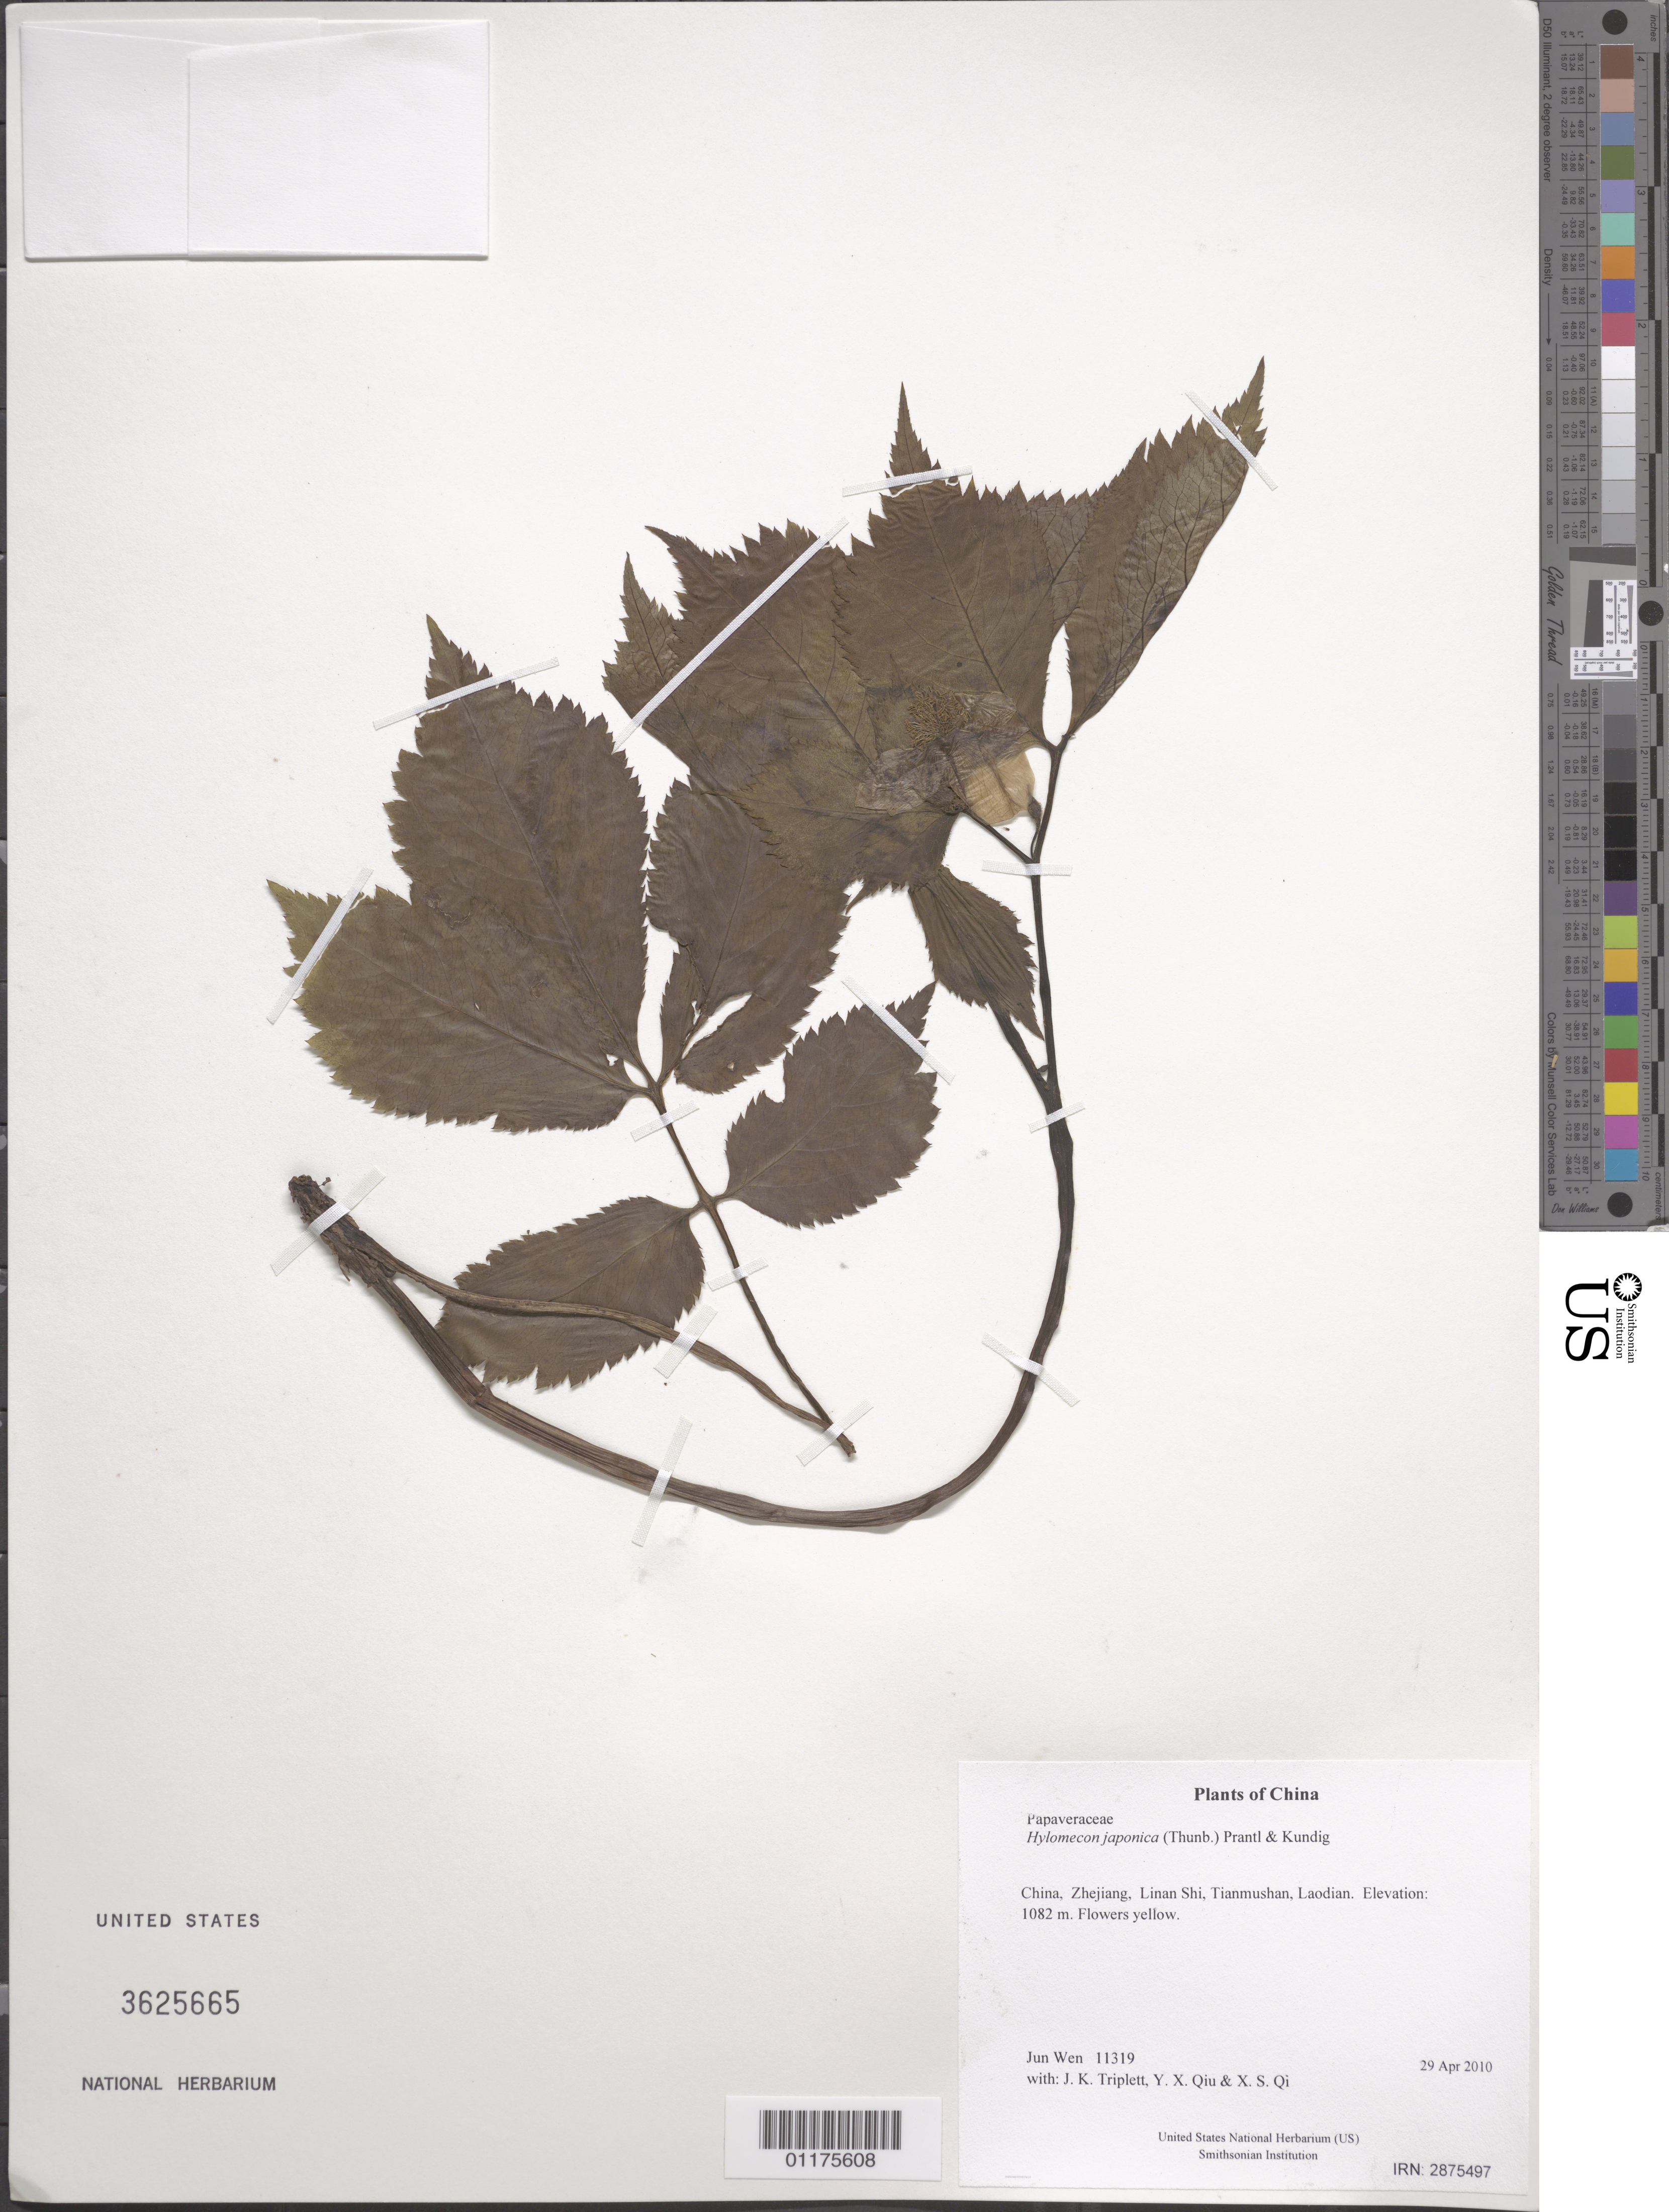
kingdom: Plantae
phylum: Tracheophyta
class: Magnoliopsida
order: Ranunculales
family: Papaveraceae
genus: Hylomecon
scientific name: Hylomecon japonica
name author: (Thunb.) Prantl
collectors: J. Wen, J. K. Triplett, Y. X. Qiu & X. S. Qi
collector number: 11319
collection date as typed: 29 Apr 2010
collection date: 2010-04-29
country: China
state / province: Zhejiang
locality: Linan Shi, Tianmushan, Laodian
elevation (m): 1082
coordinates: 30 20.537 N, 119 25.997 E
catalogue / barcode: US 3625665